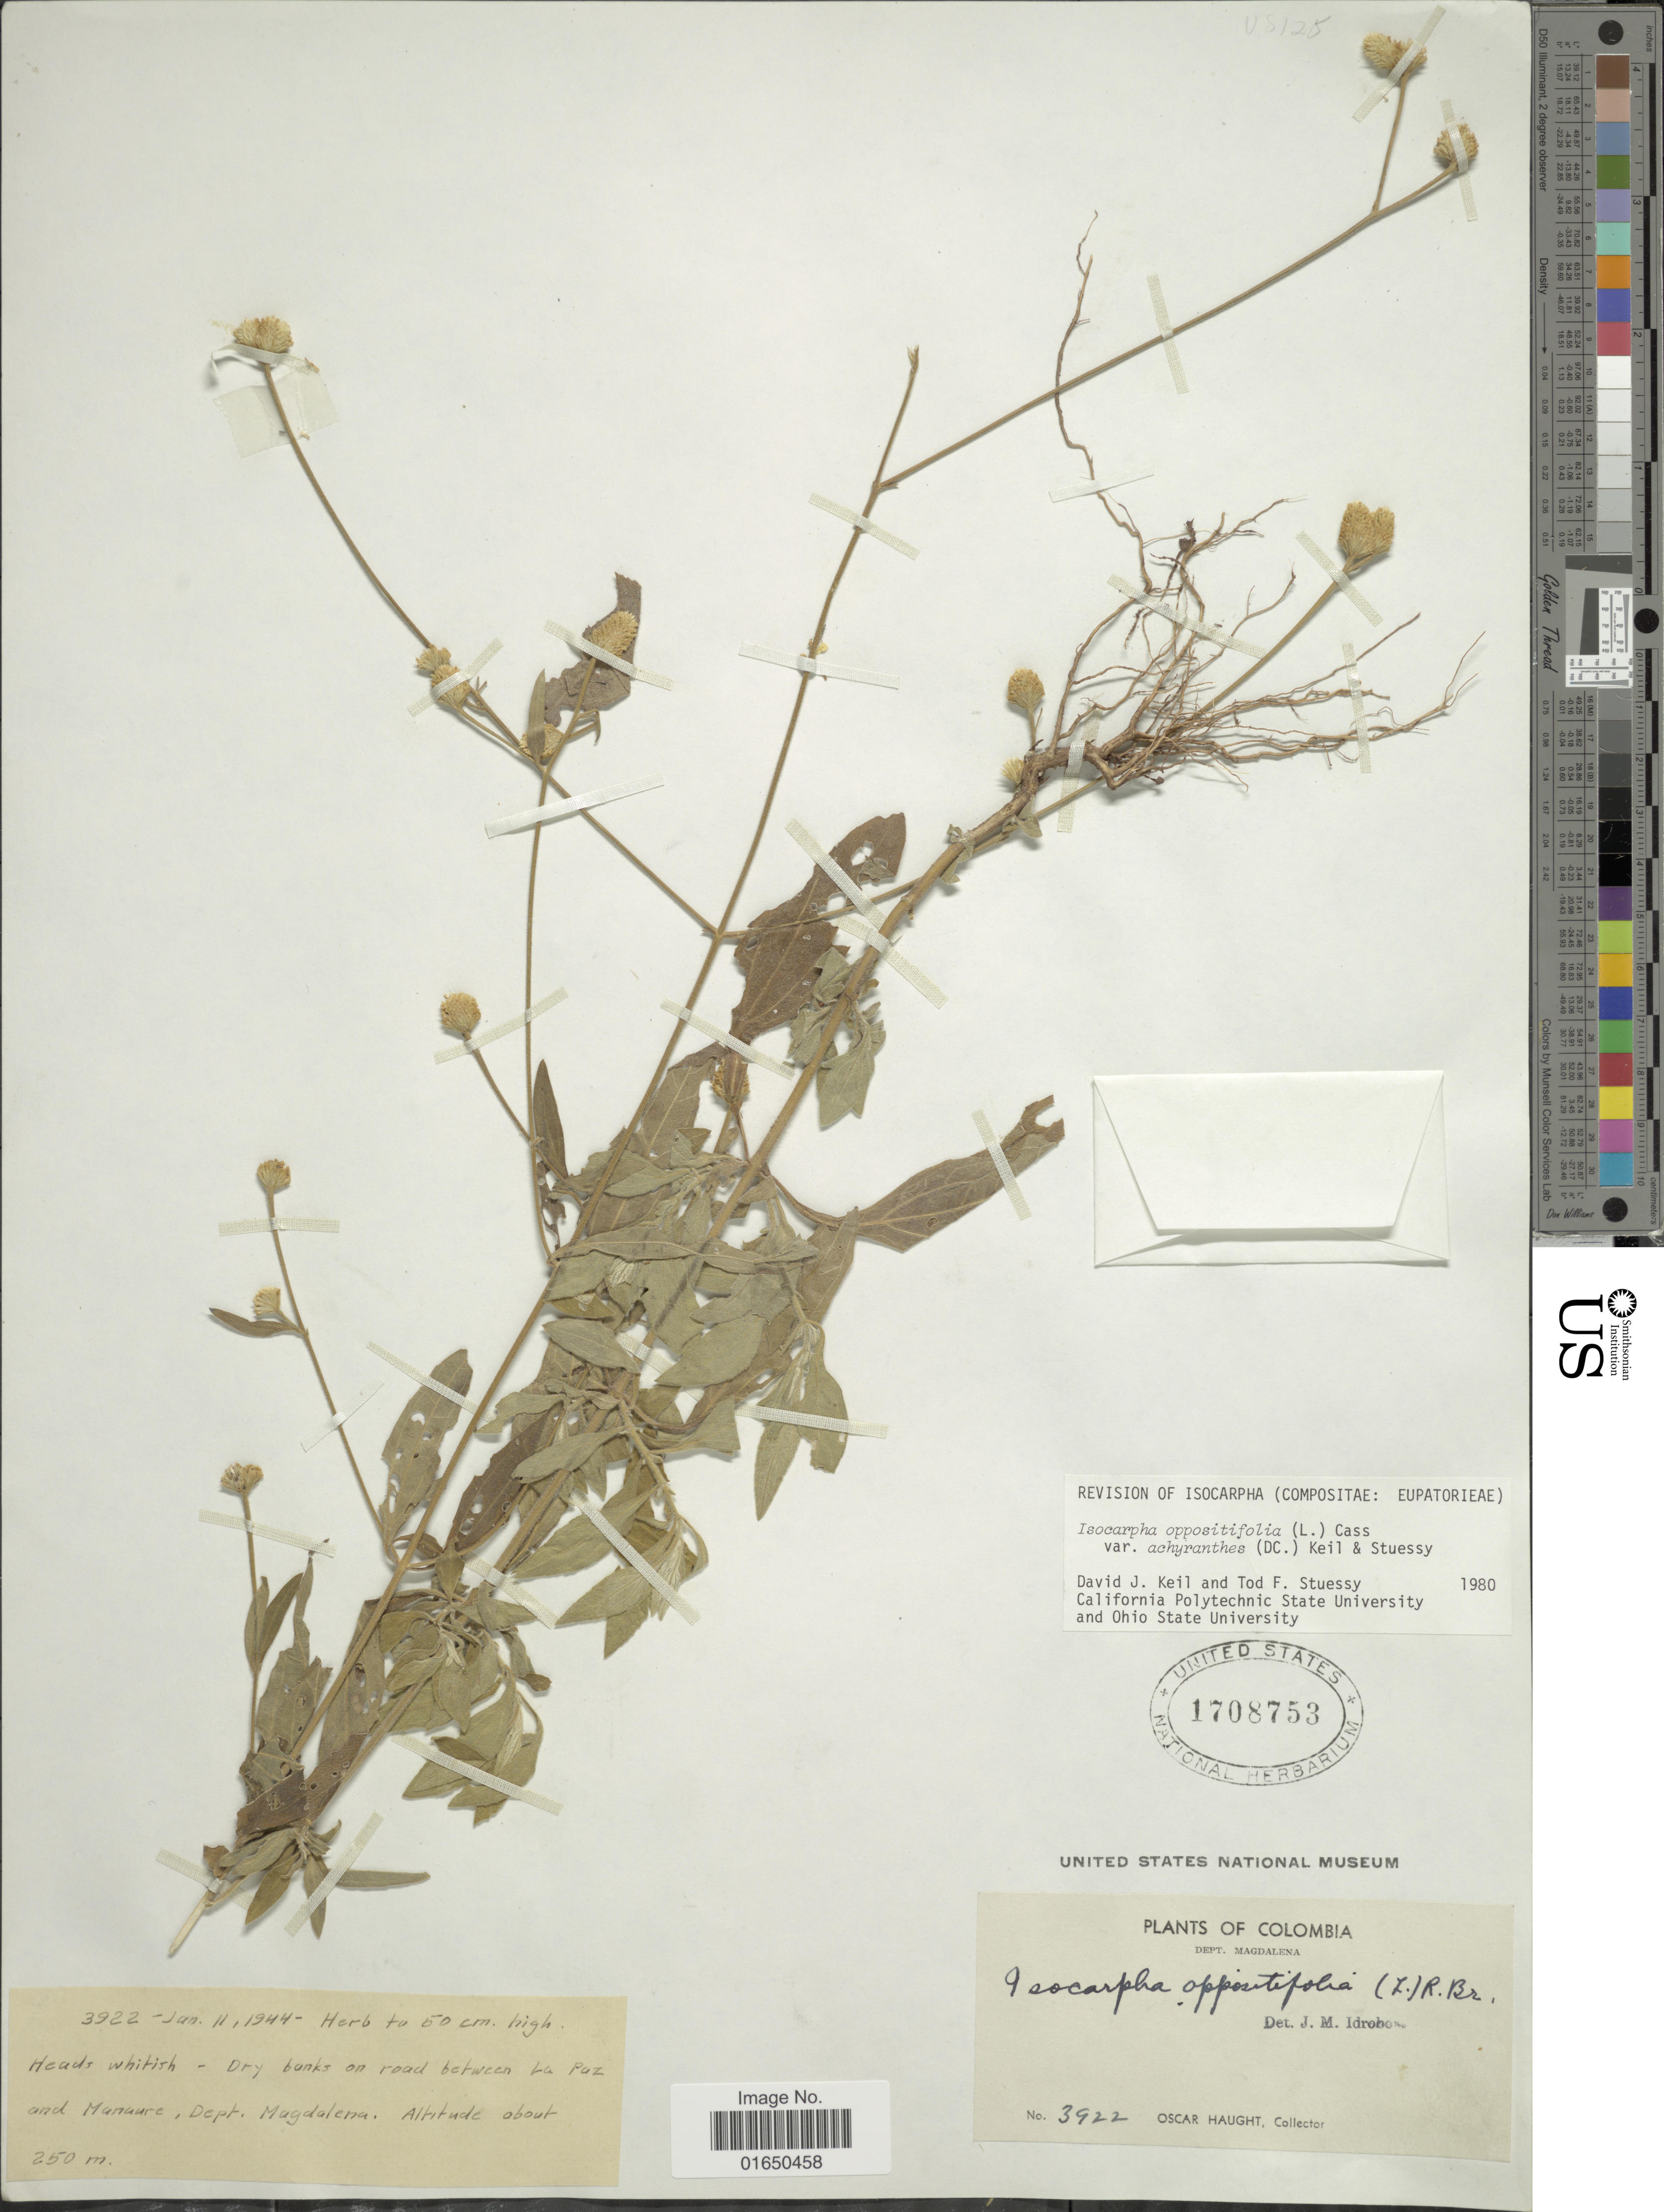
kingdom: Plantae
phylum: Tracheophyta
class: Magnoliopsida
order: Asterales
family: Asteraceae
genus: Isocarpha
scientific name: Isocarpha oppositifolia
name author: (L.) Cass.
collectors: O. L. Haught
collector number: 3922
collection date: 1944-01-11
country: Colombia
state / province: Magdalena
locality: Dept. Magdalena, Dry banks on road between La Paz and Manaure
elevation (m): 250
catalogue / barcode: US 1708753